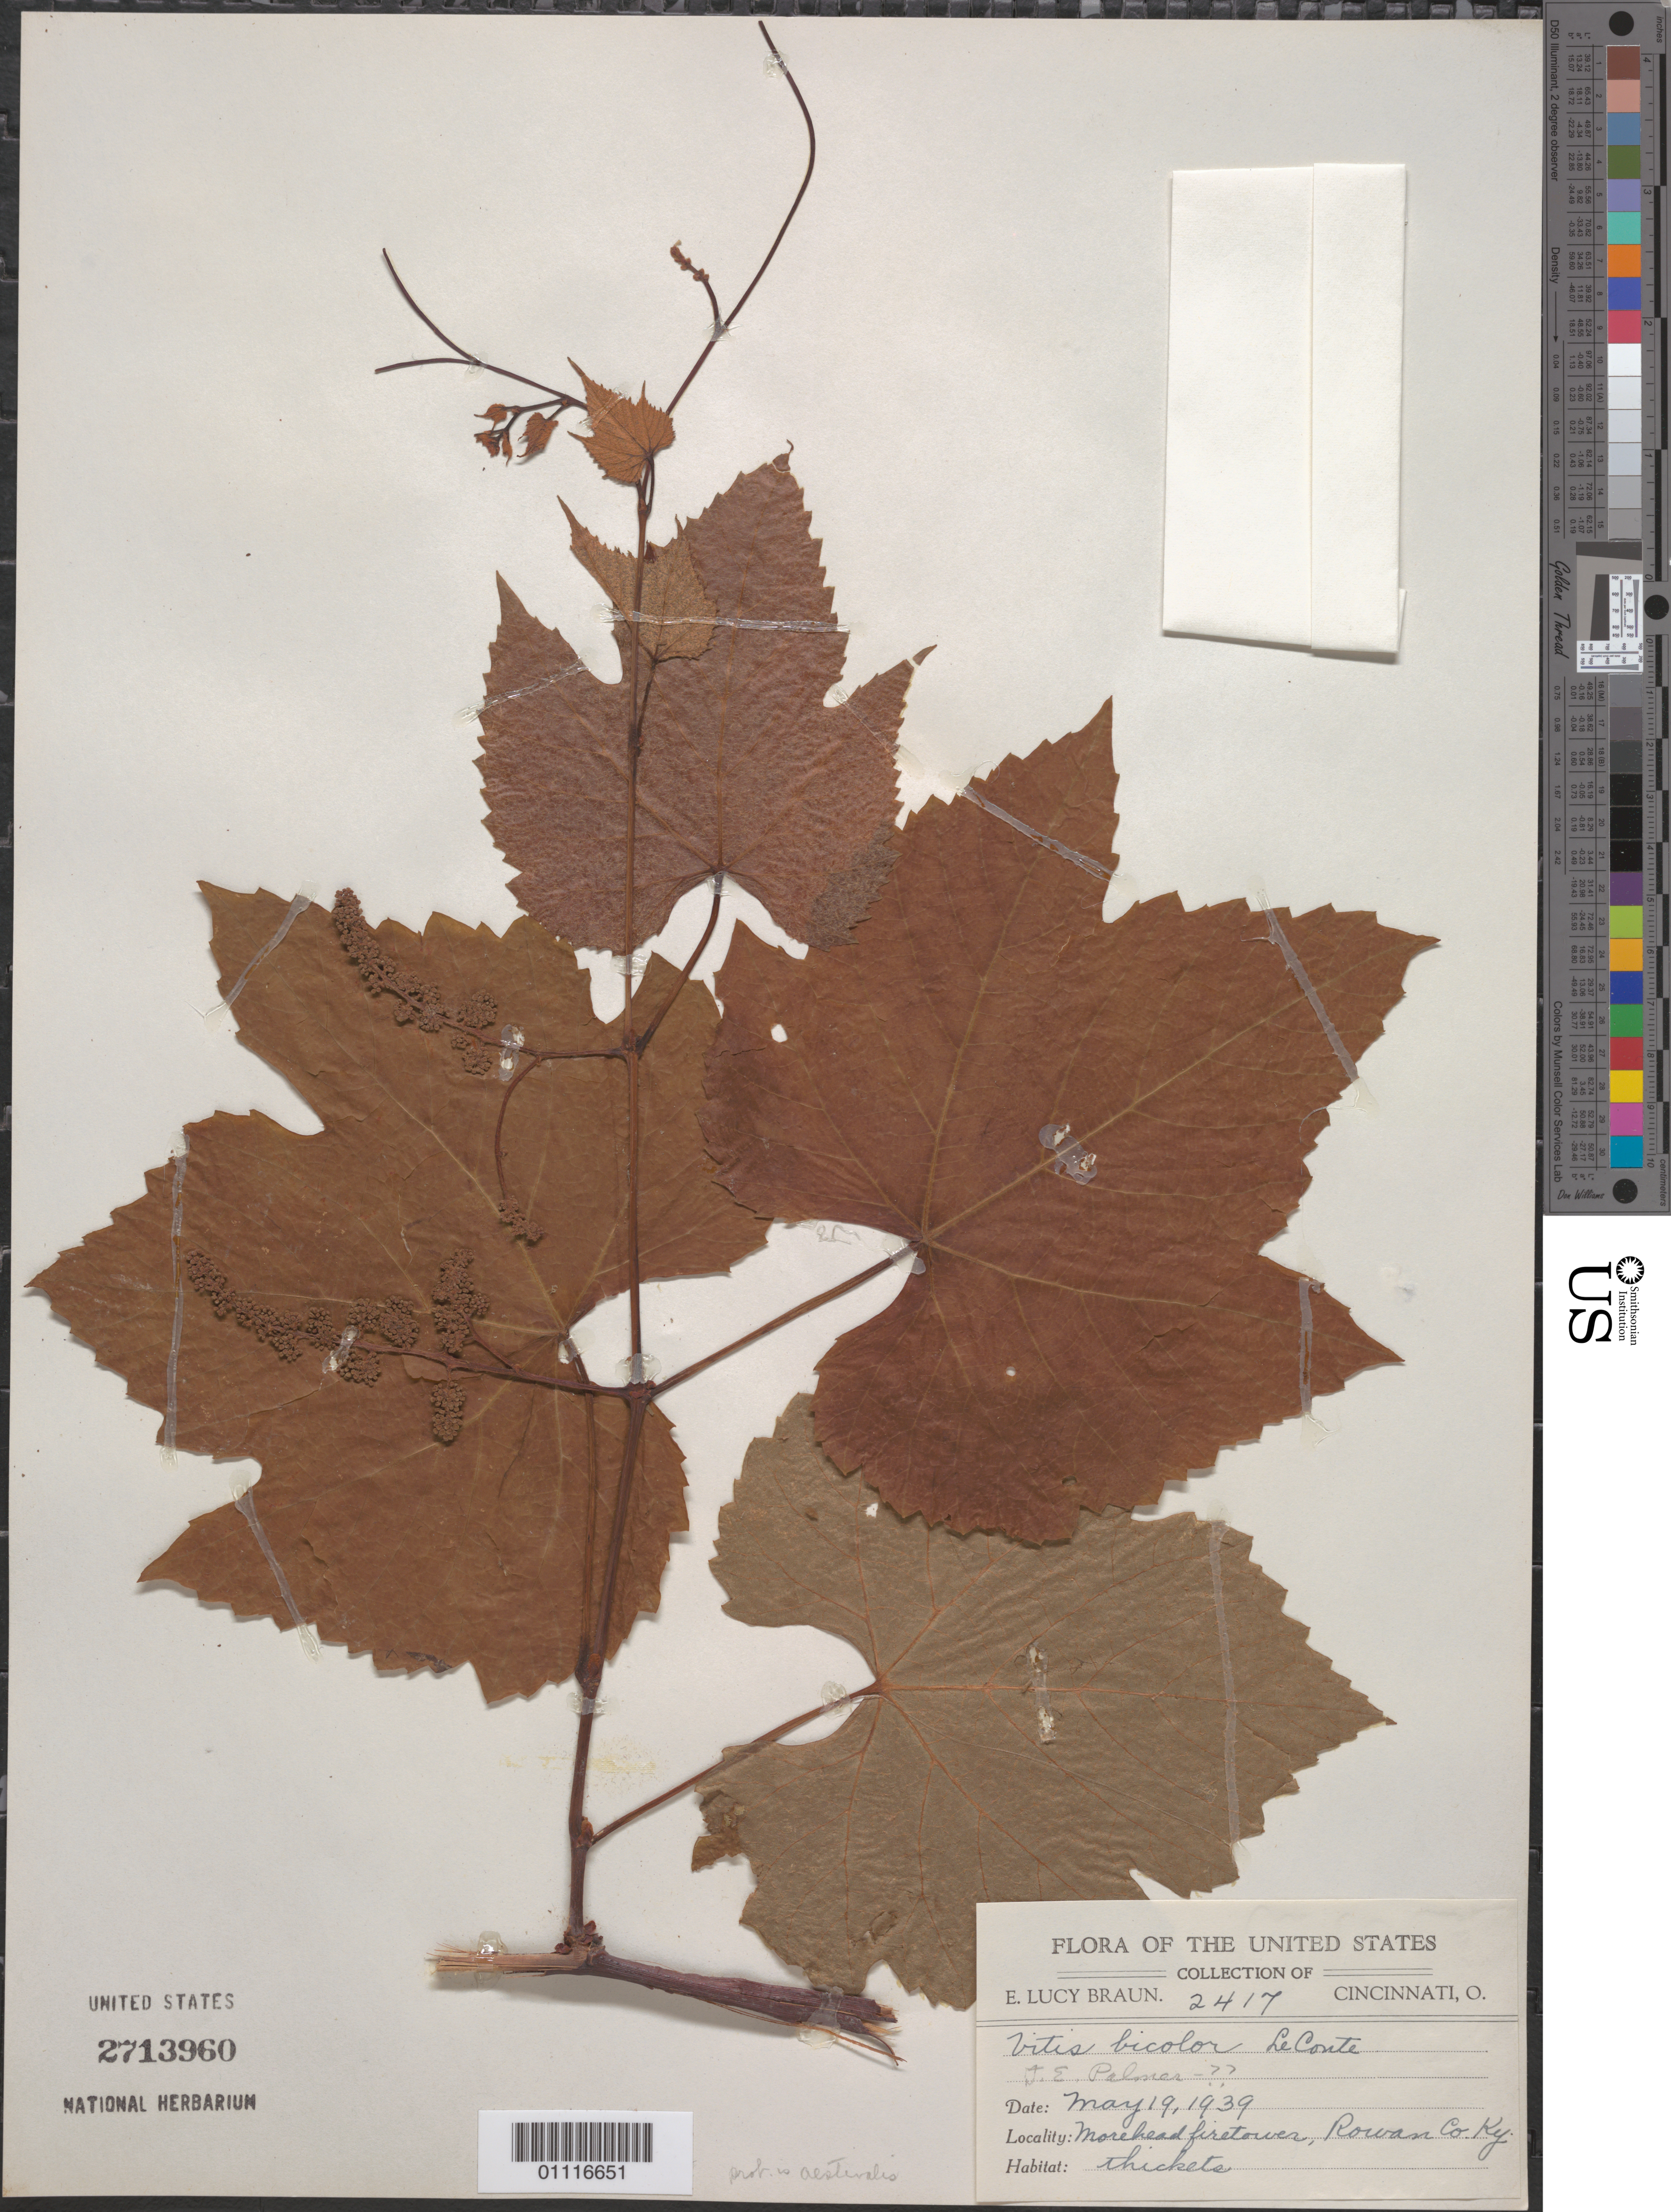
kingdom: Plantae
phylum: Tracheophyta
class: Magnoliopsida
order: Vitales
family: Vitaceae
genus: Vitis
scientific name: Vitis aestivalis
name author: Michx.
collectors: E. L. Braun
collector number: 2417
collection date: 1939-05-19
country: United States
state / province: Kentucky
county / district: Rowan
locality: Morehead Firetower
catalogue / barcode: US 2713960